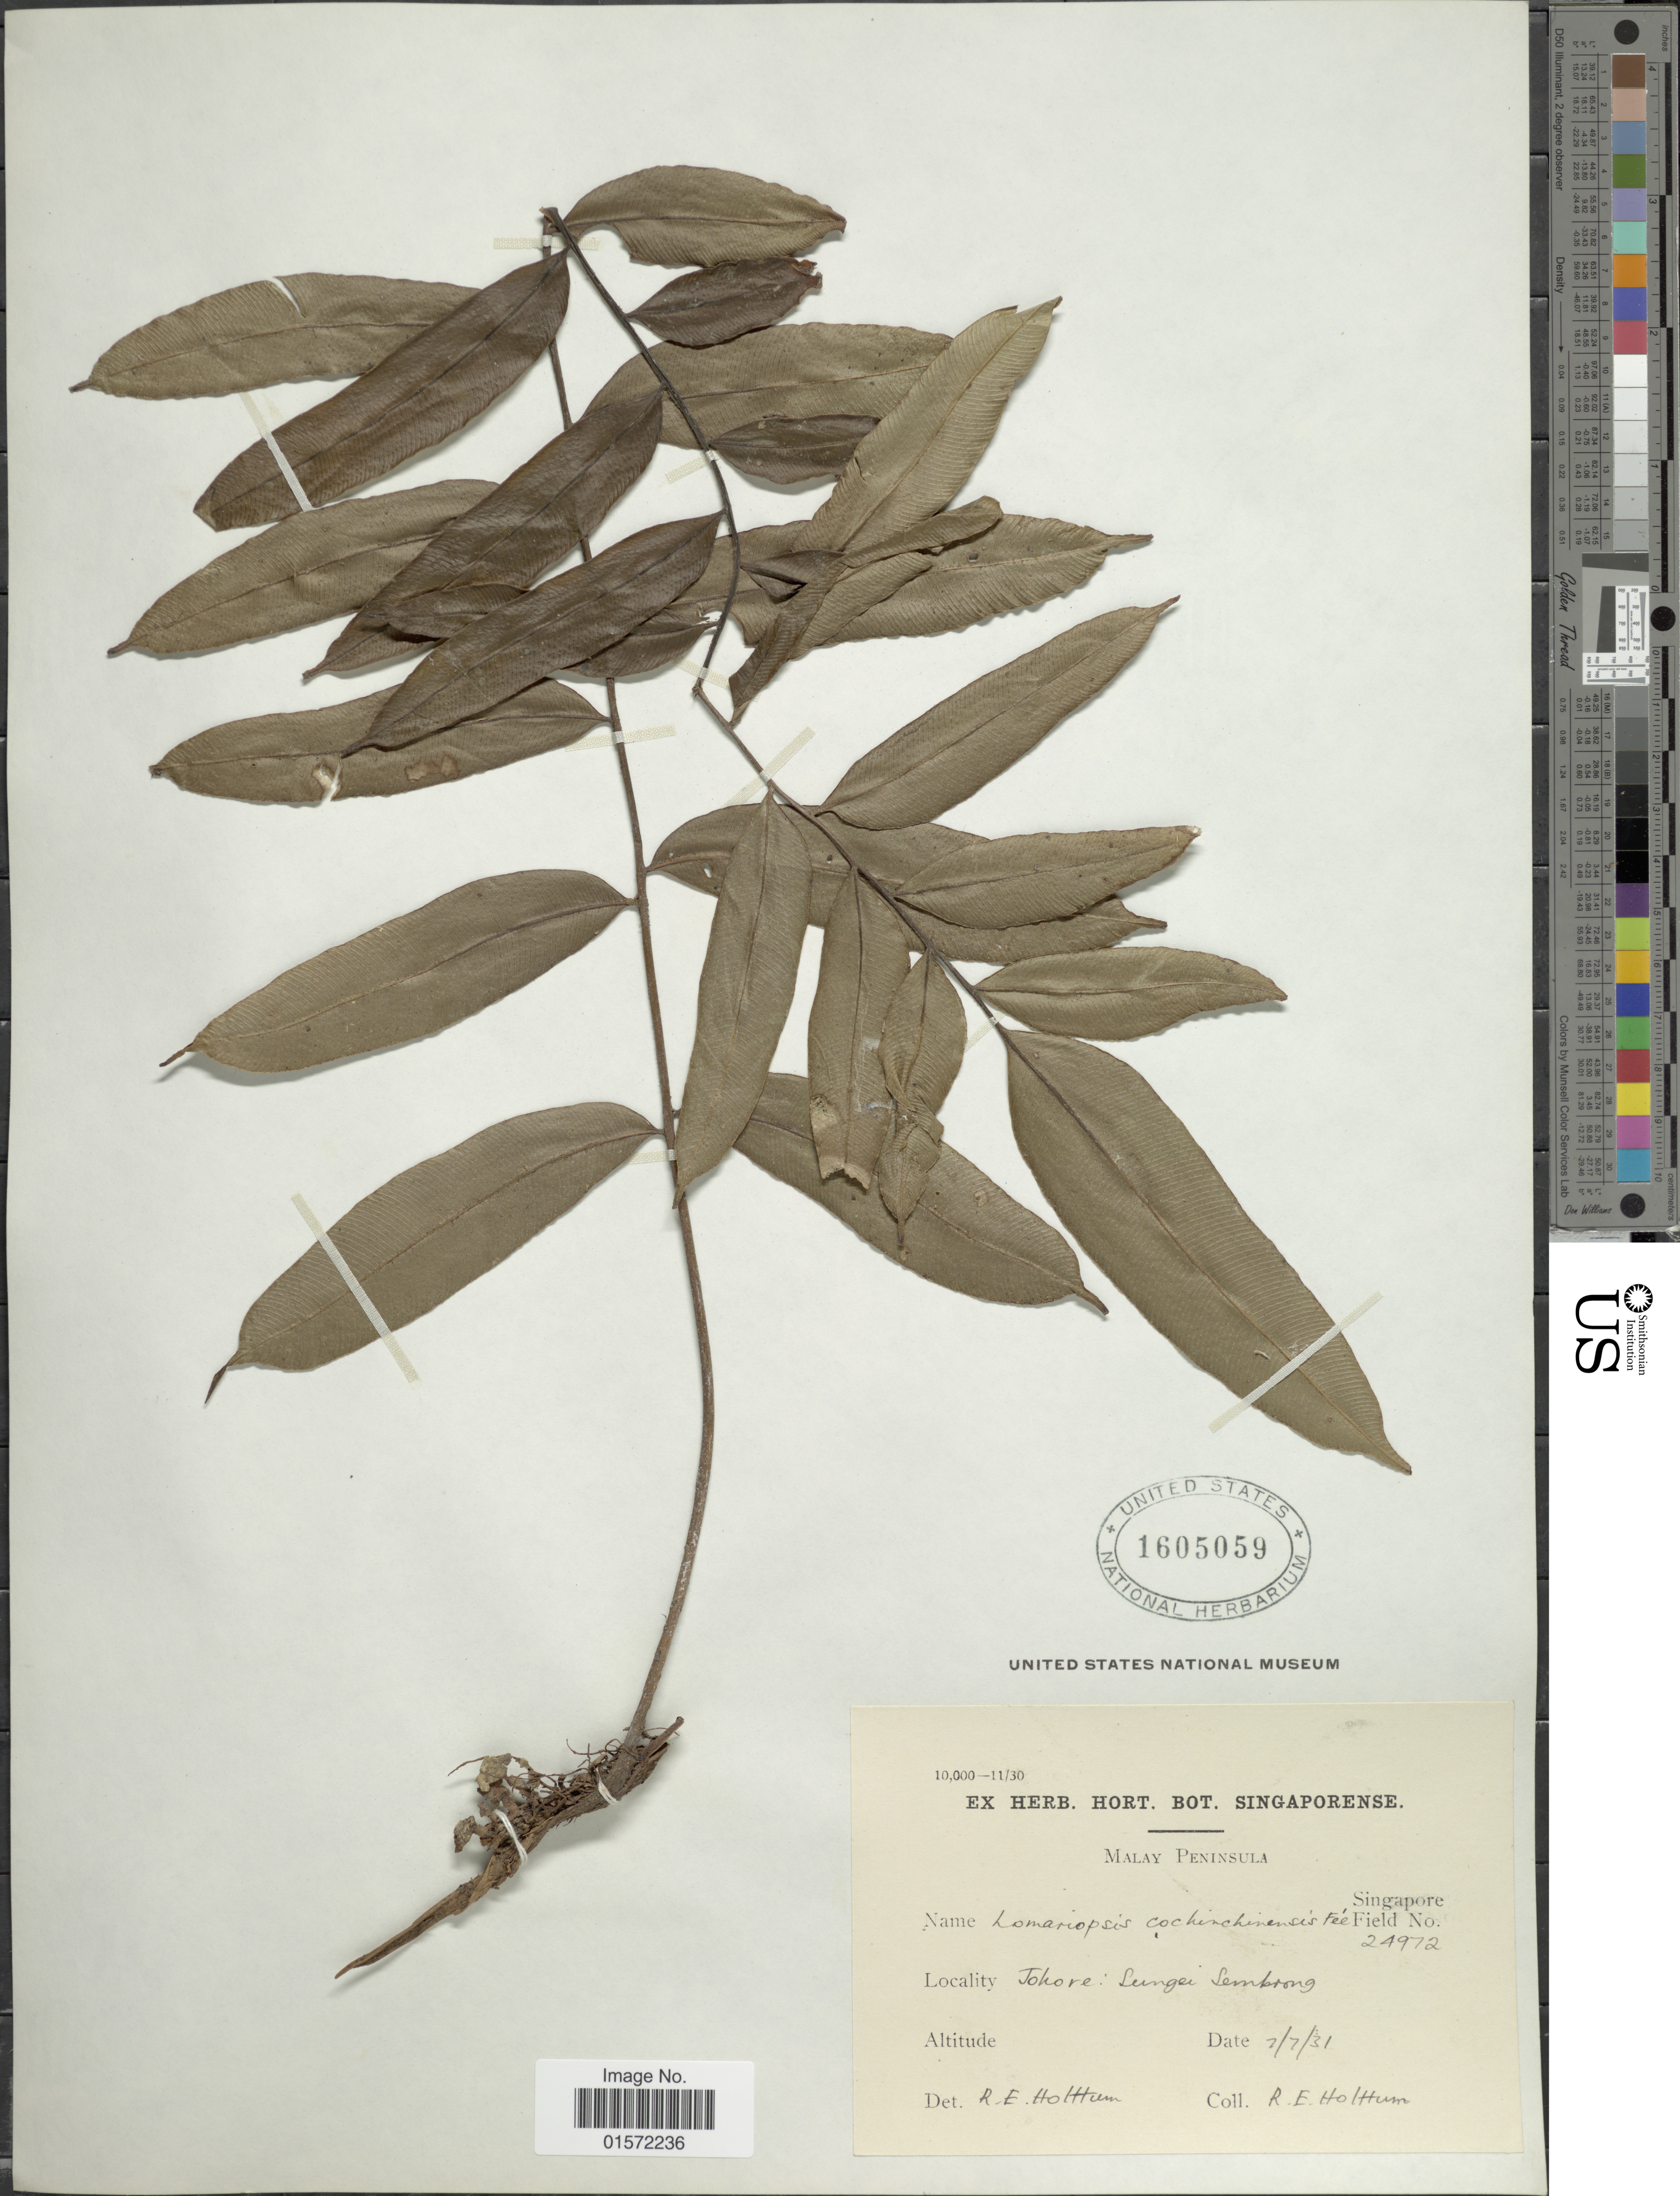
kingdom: Plantae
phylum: Tracheophyta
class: Polypodiopsida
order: Polypodiales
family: Lomariopsidaceae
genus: Lomariopsis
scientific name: Lomariopsis cochinchinensis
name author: Fée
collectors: R. E. Holttum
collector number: Singapore Field No. 24972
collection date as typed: Transcribed d/m/y: 7/7/31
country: Malaysia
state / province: Johor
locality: Malay Peninsula: Sungei Sembrong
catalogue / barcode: US 1605059